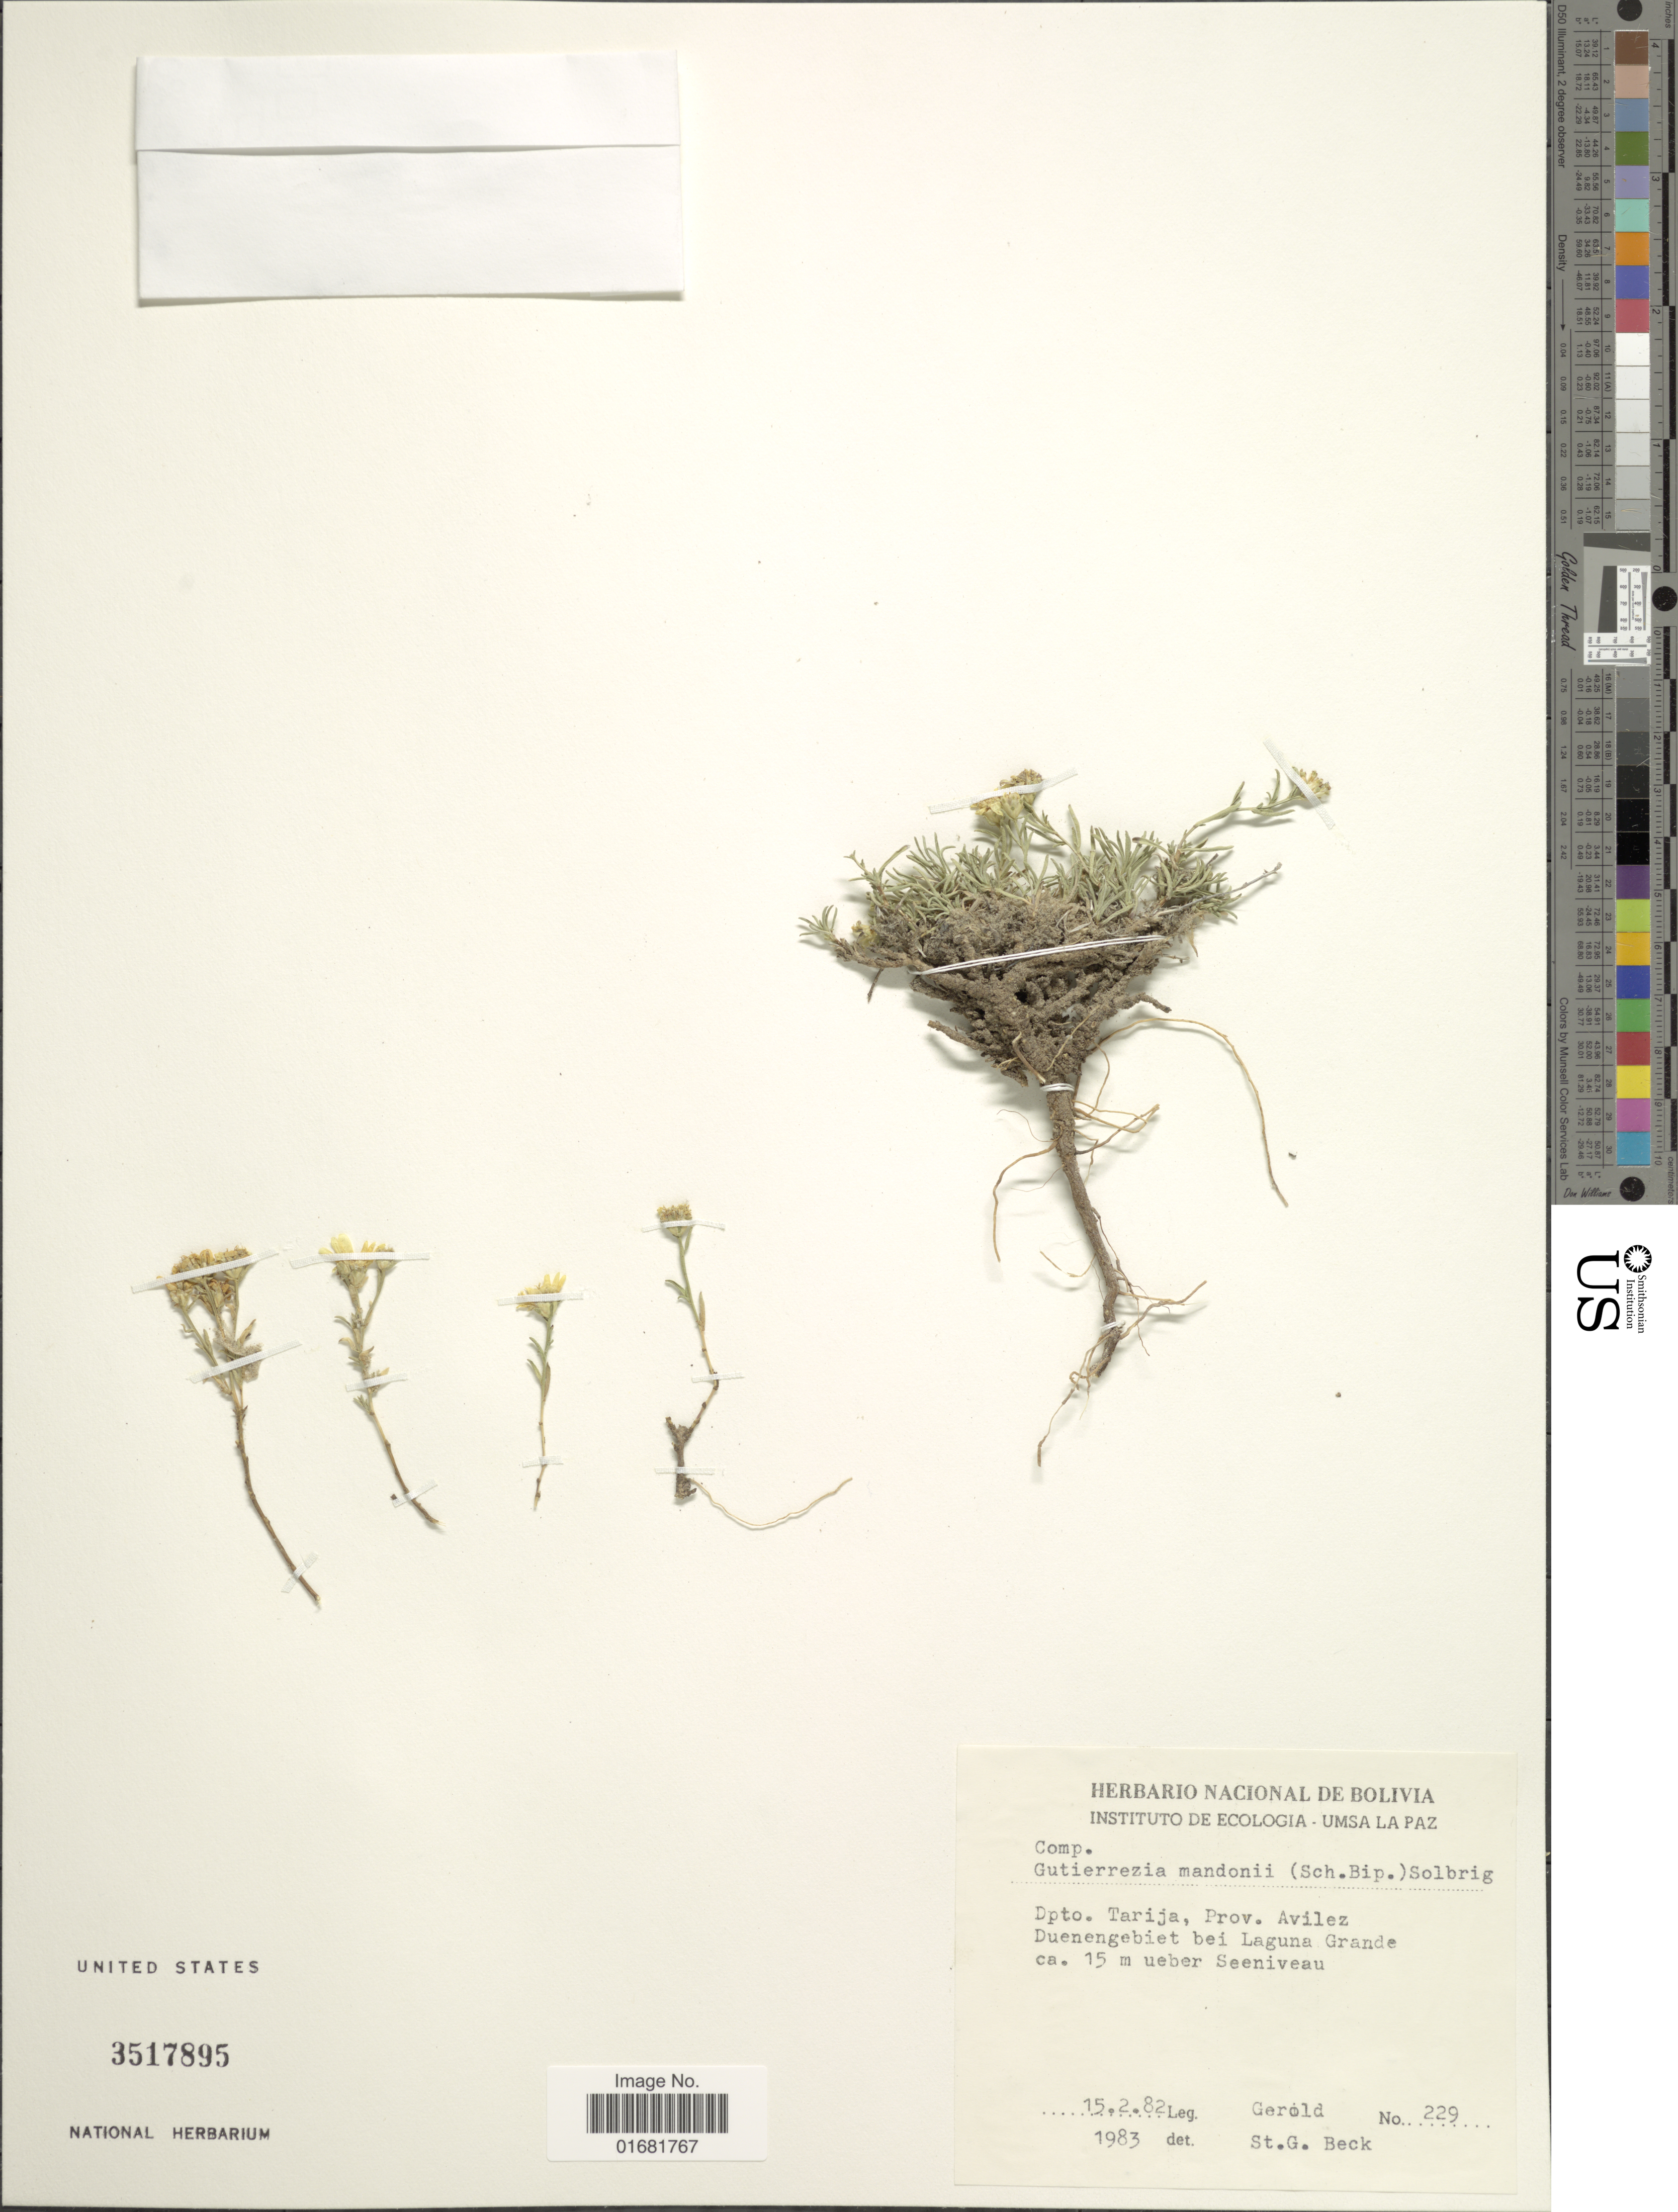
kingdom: Plantae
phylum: Tracheophyta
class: Magnoliopsida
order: Asterales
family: Asteraceae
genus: Gutierrezia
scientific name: Gutierrezia mandonii subsp. gillesii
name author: (Griseb.) Solbrig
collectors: S. G. Beck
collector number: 229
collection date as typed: Transcribed d/m/y: 15/2/82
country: Bolivia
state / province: Tarija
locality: Prov. Avilez Duenengebiet bei Laguna Grande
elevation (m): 15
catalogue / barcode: US 3517895